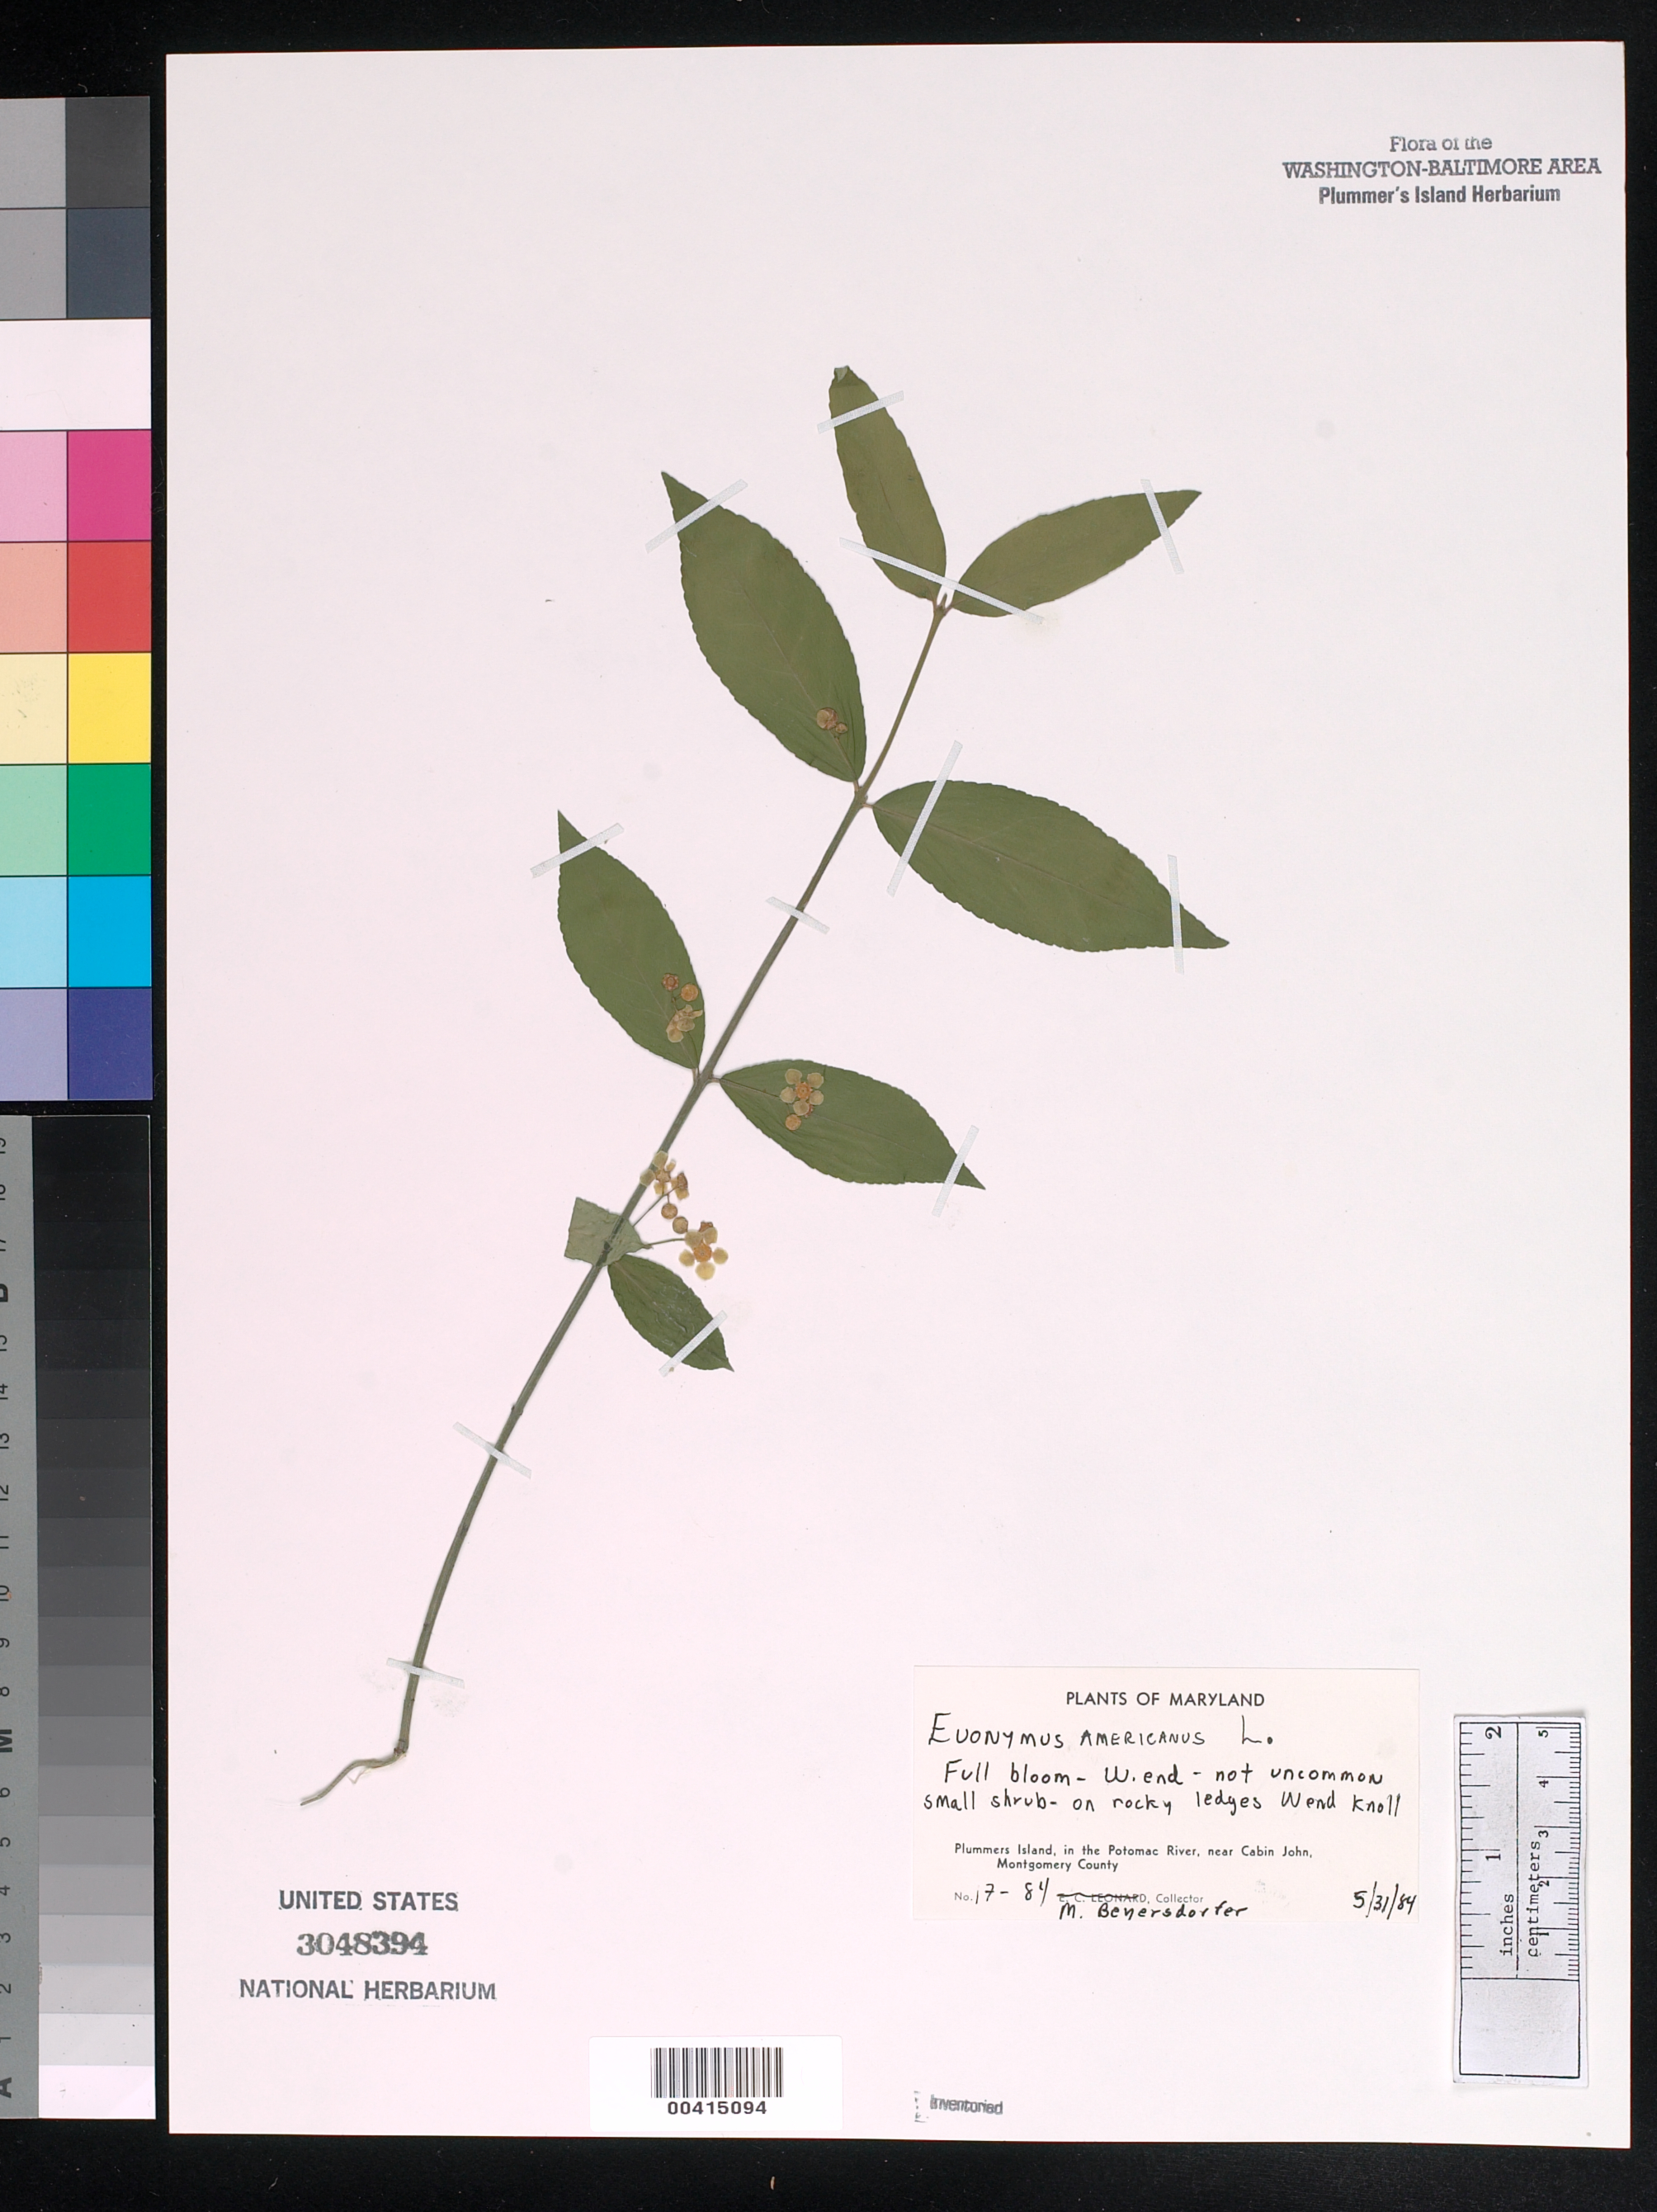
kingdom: Plantae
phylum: Tracheophyta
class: Magnoliopsida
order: Celastrales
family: Celastraceae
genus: Euonymus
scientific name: Euonymus americanus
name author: L.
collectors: M. Beyersdorfer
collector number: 17-84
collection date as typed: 31 May 1984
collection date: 1984-05-31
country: United States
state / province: Maryland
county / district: Montgomery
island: Plummers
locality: Plummer's Island; W. end C. & O. Canal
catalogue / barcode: US 3048394